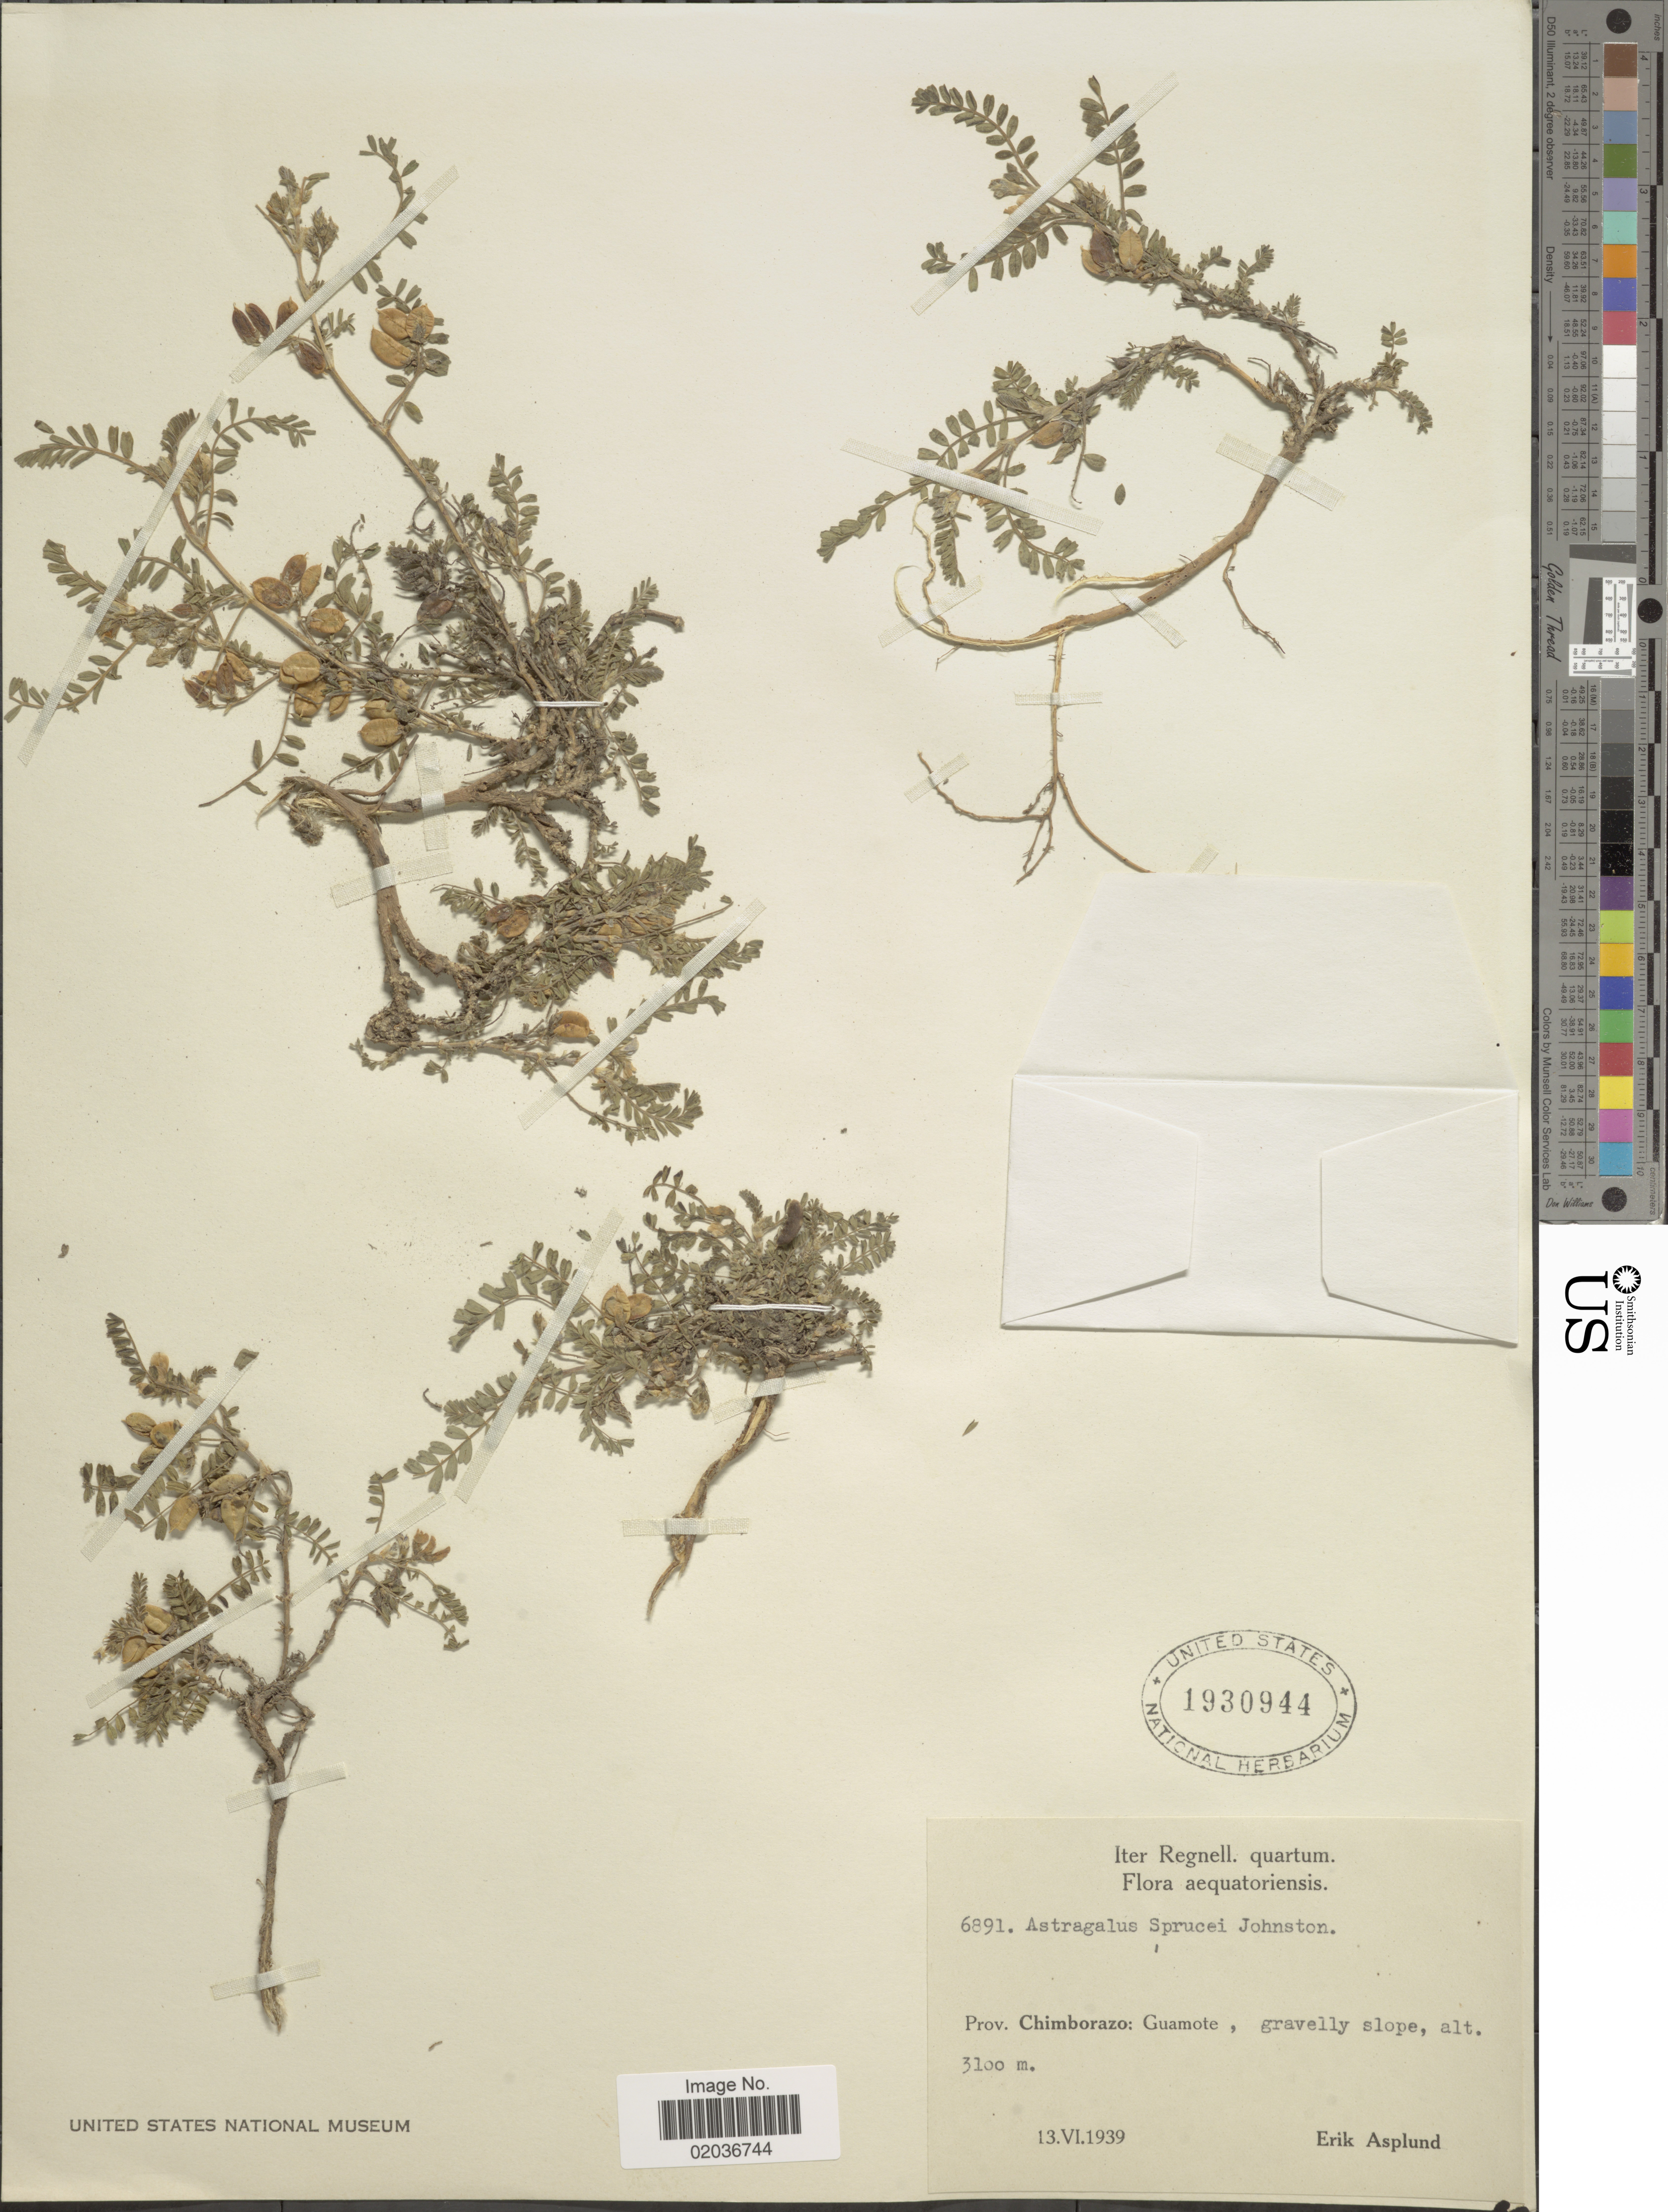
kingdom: Plantae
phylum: Tracheophyta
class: Magnoliopsida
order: Fabales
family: Fabaceae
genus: Astragalus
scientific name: Astragalus sprucei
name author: I.M. Johnst.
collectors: E. Asplund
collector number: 6891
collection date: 1939-06-13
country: Ecuador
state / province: Chimborazo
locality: Guamote, greavelly slope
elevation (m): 3100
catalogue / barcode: US 1930944